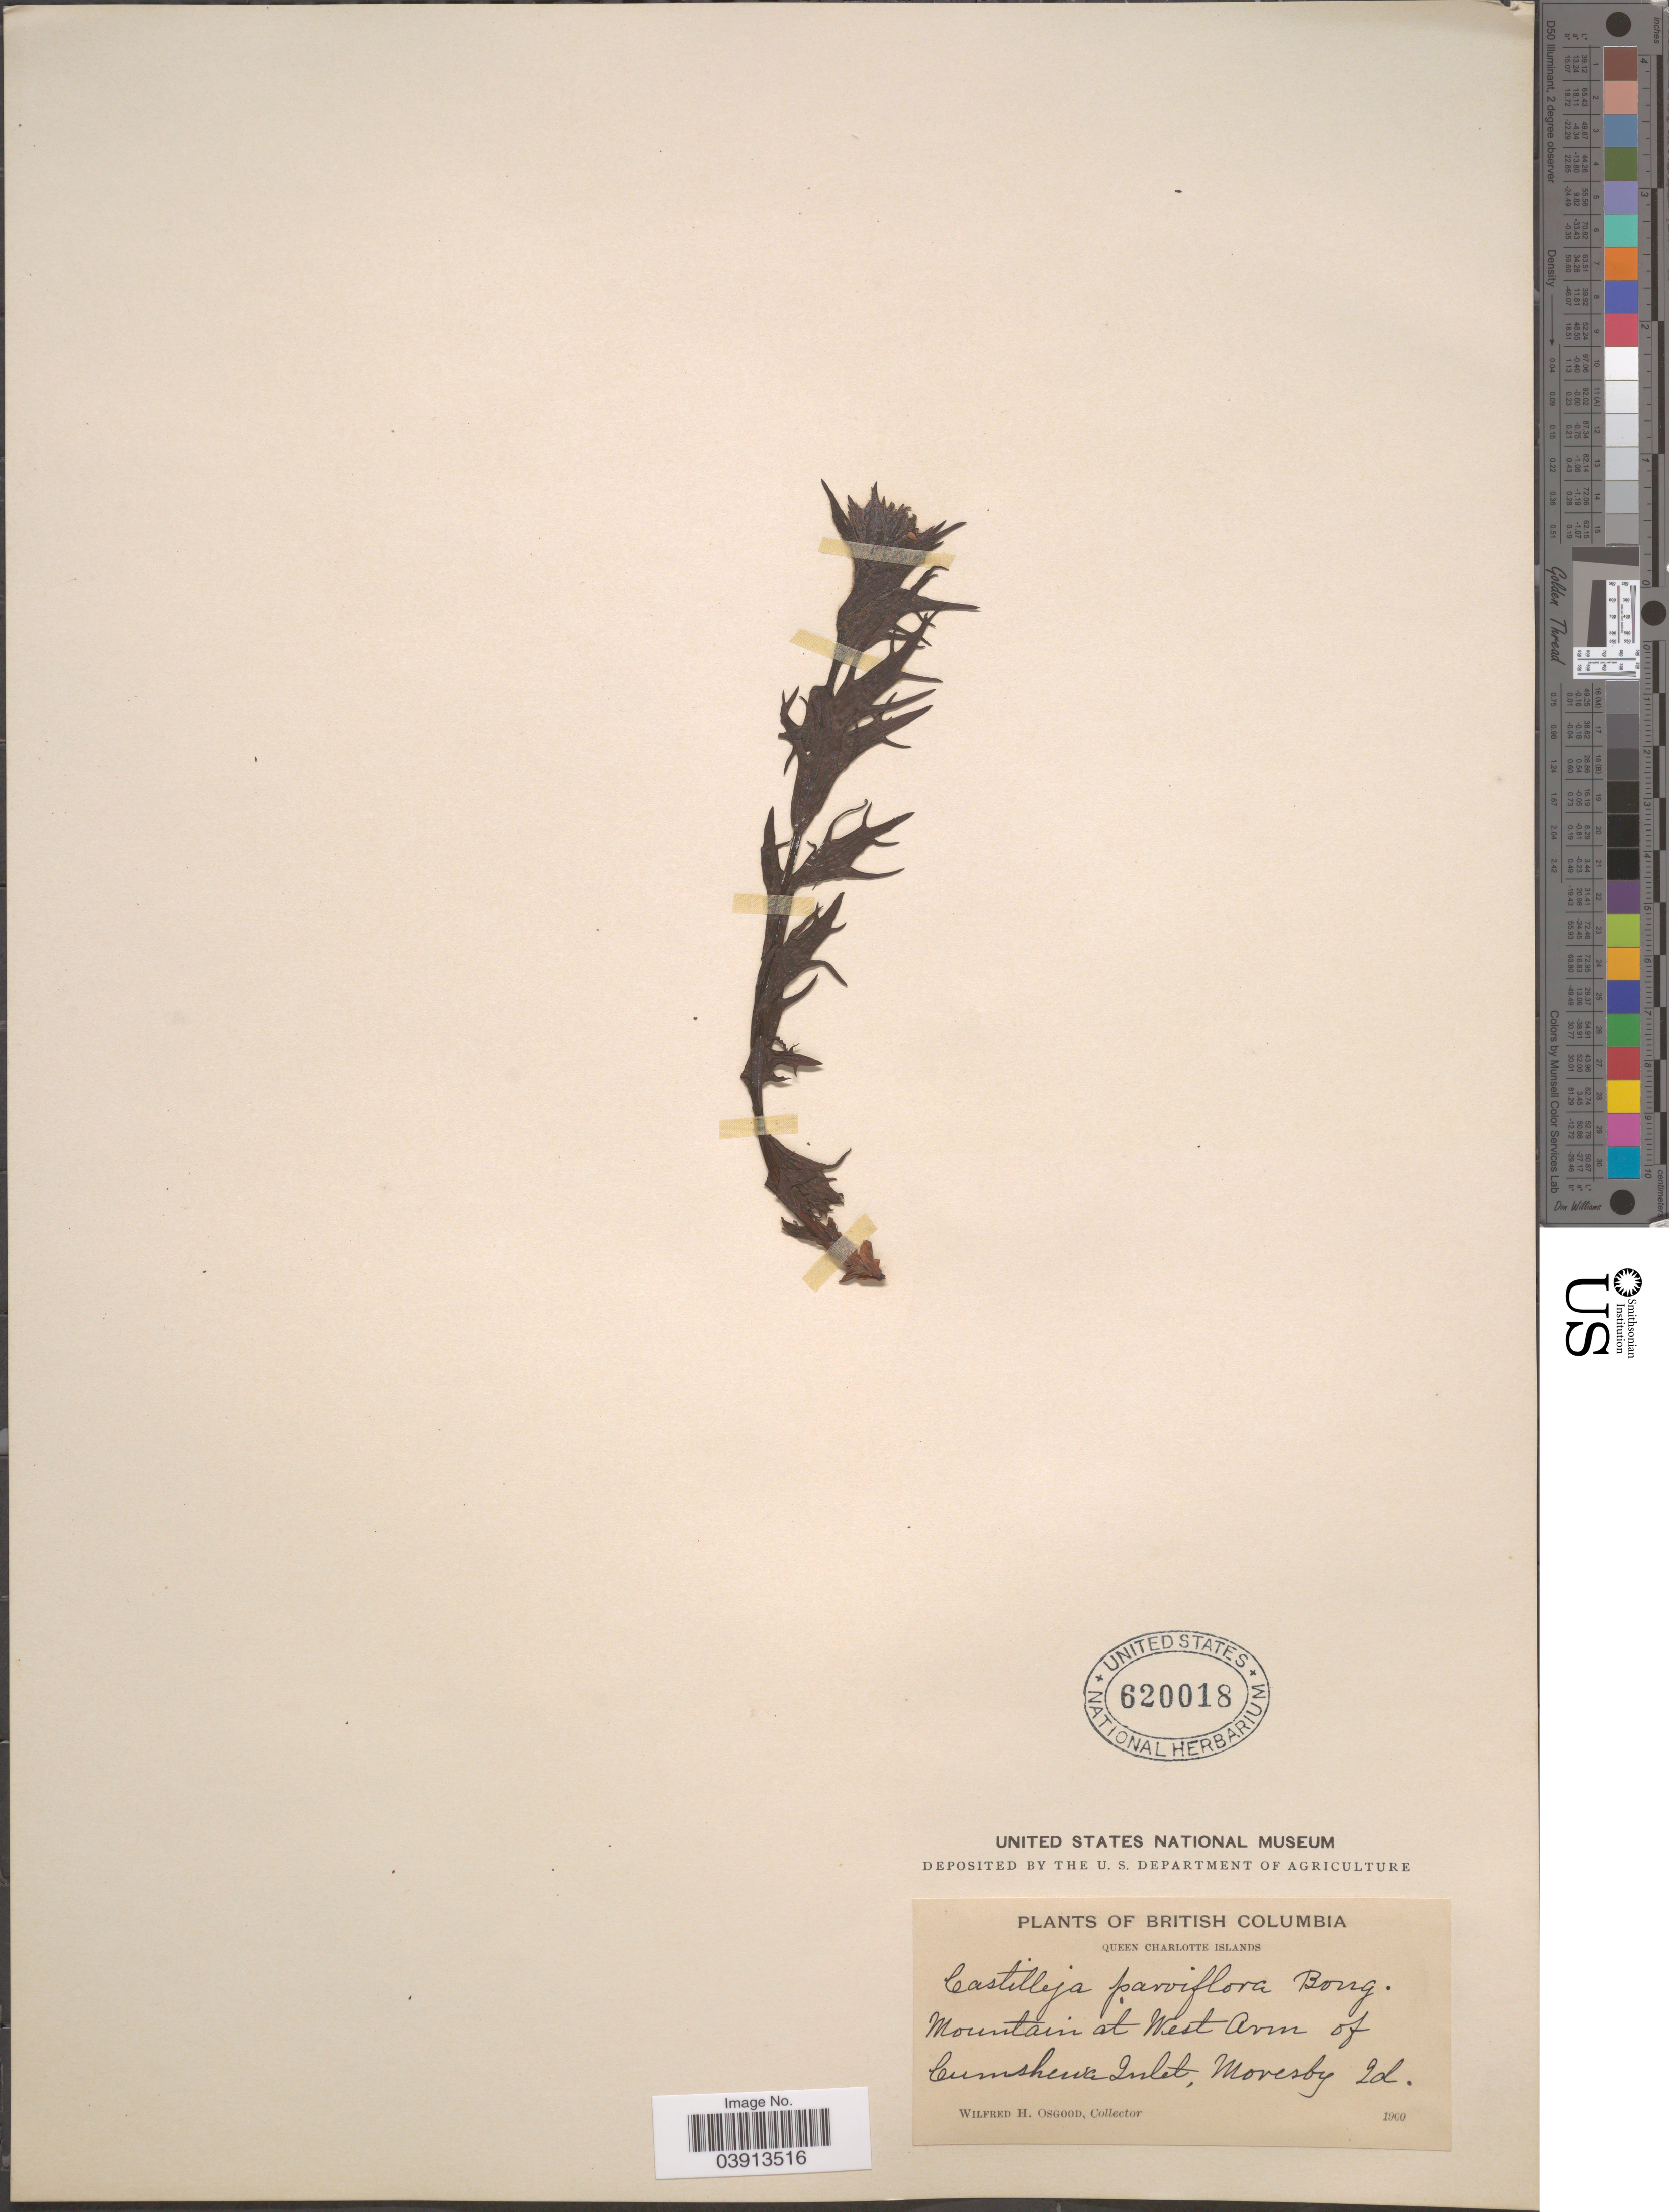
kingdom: Plantae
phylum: Tracheophyta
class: Magnoliopsida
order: Lamiales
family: Orobanchaceae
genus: Castilleja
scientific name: Castilleja parviflora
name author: Bong.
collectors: W. Osgood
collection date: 1900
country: Canada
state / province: British Columbia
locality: Queen Charlotte Islands. Mountain at West Arm of Cumshewa Inlet, Moresby Id.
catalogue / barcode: US 620018